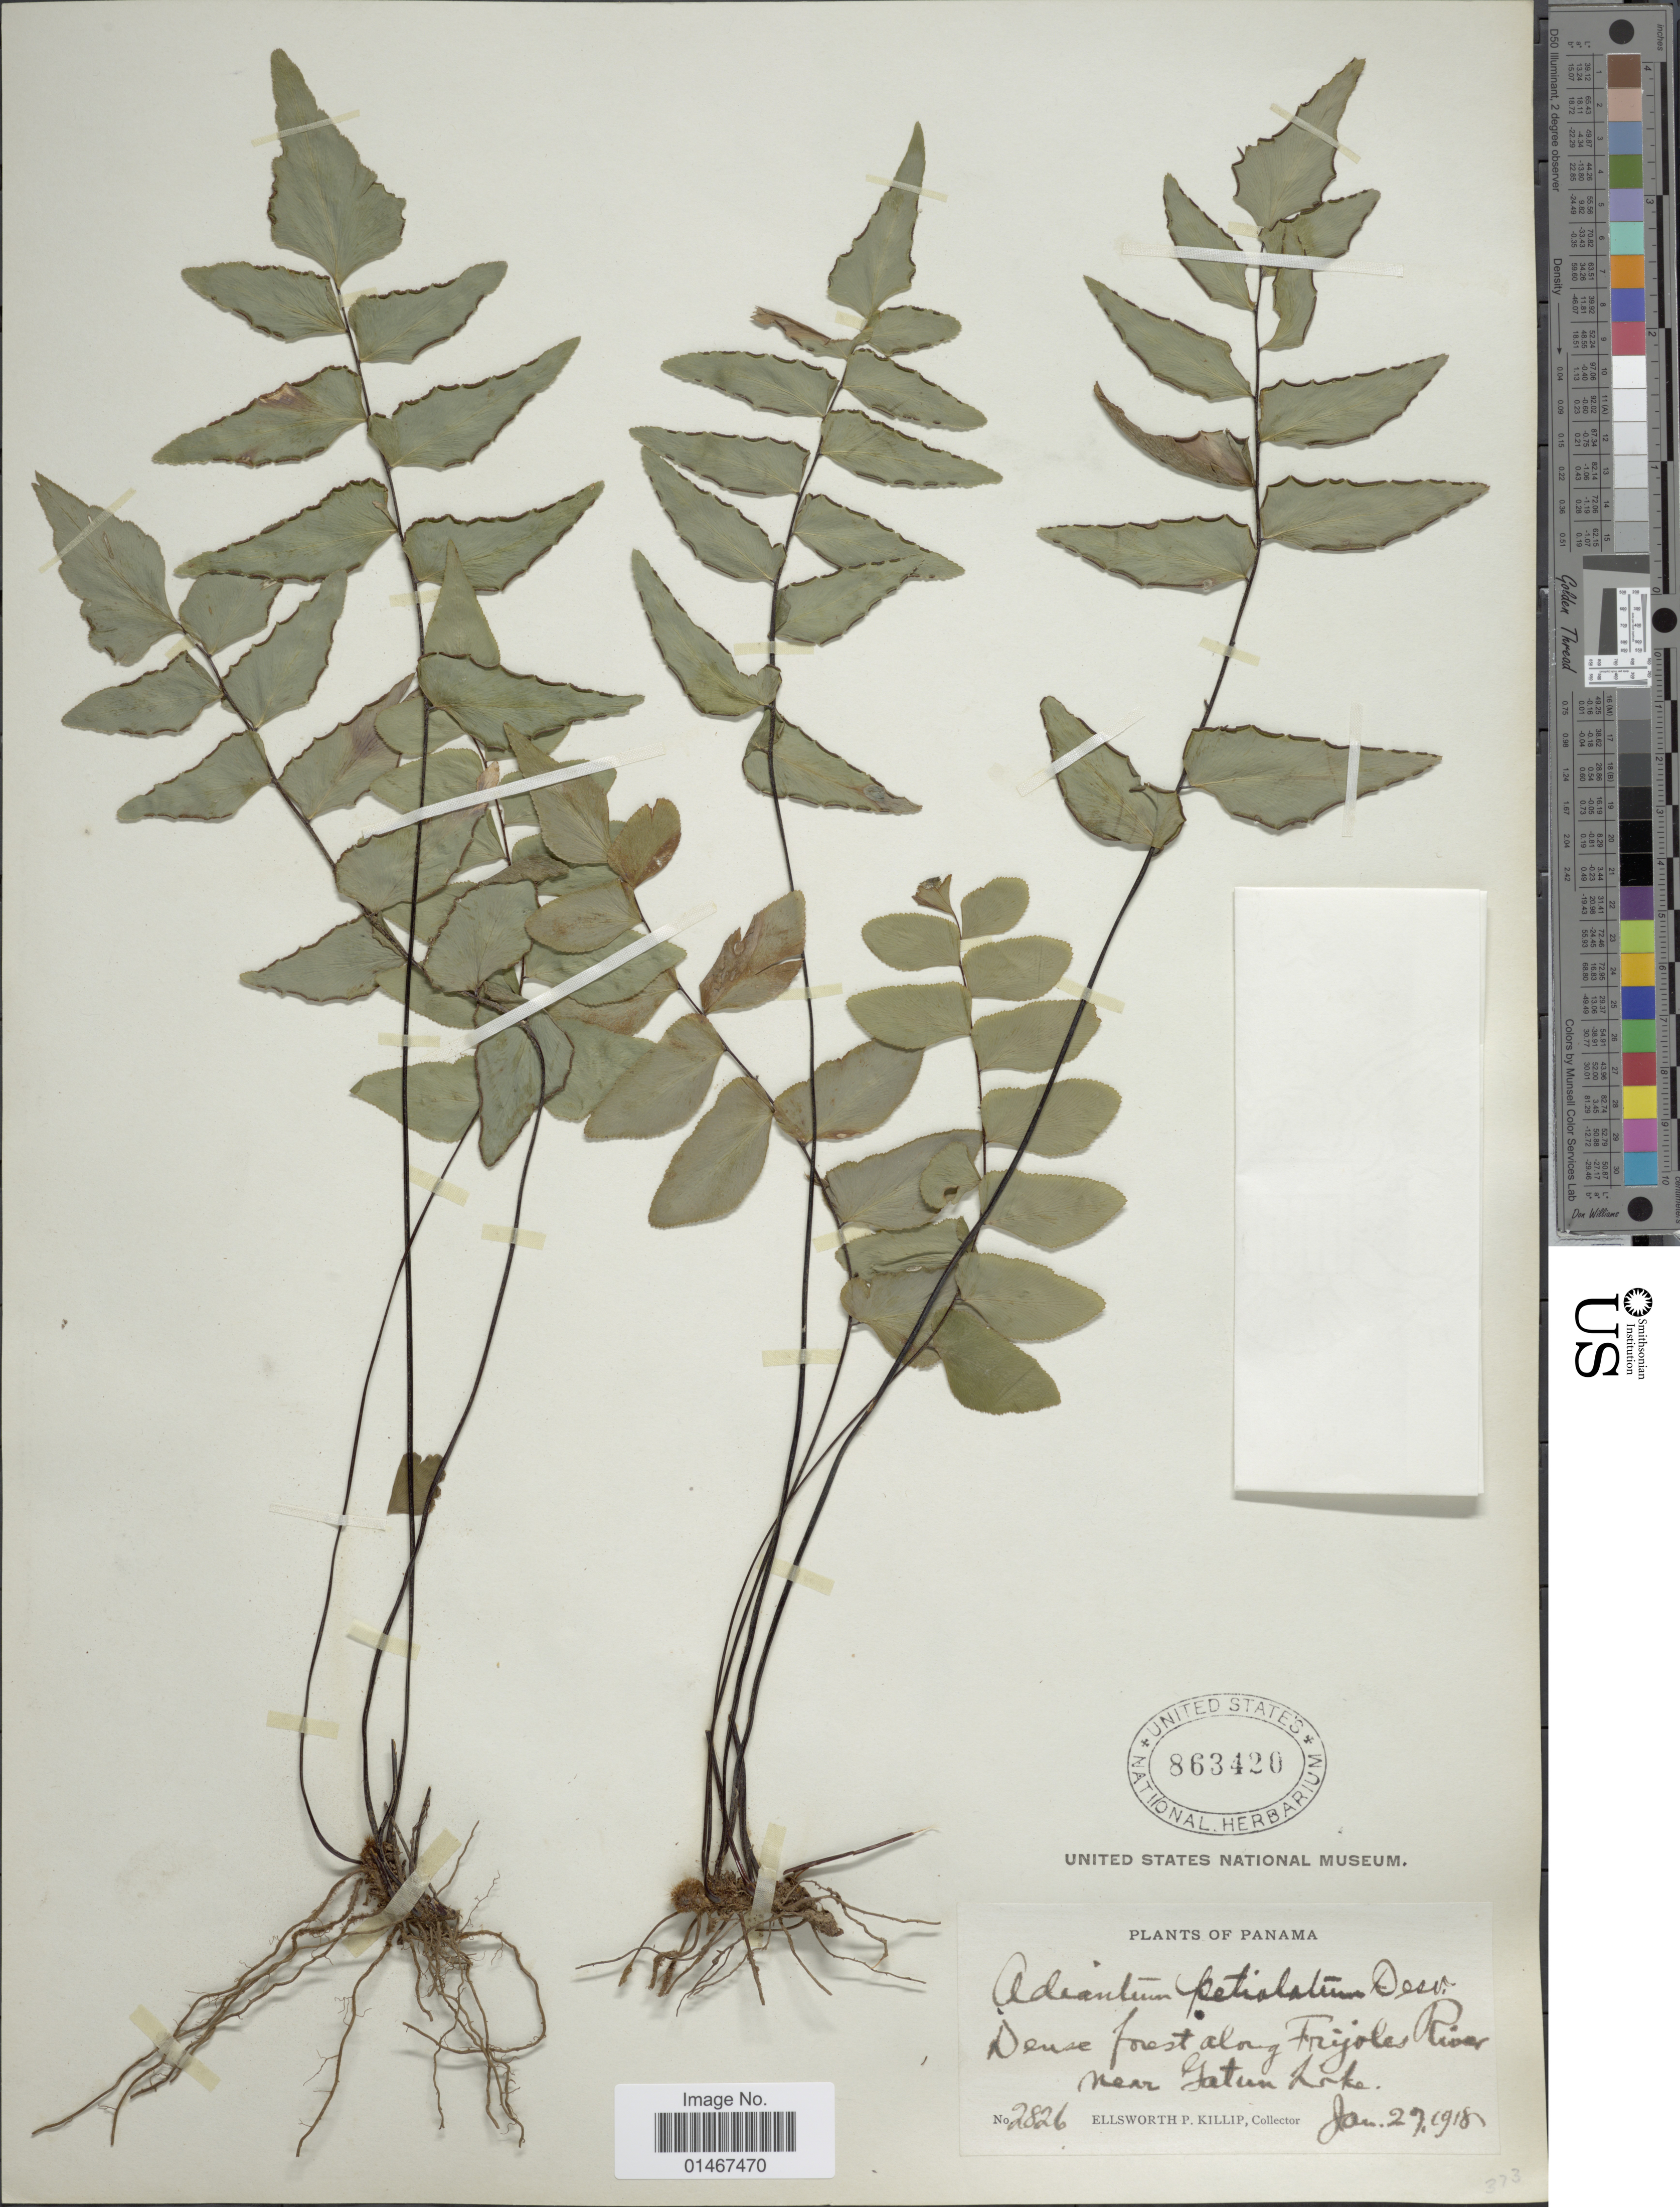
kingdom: Plantae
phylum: Tracheophyta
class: Polypodiopsida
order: Polypodiales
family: Pteridaceae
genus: Adiantum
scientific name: Adiantum petiolatum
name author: Desv.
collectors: E. P. Killip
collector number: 2826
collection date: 1918-01-27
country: Panama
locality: Dense forest along Frijoles River near Gatun Lake.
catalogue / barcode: US 863420